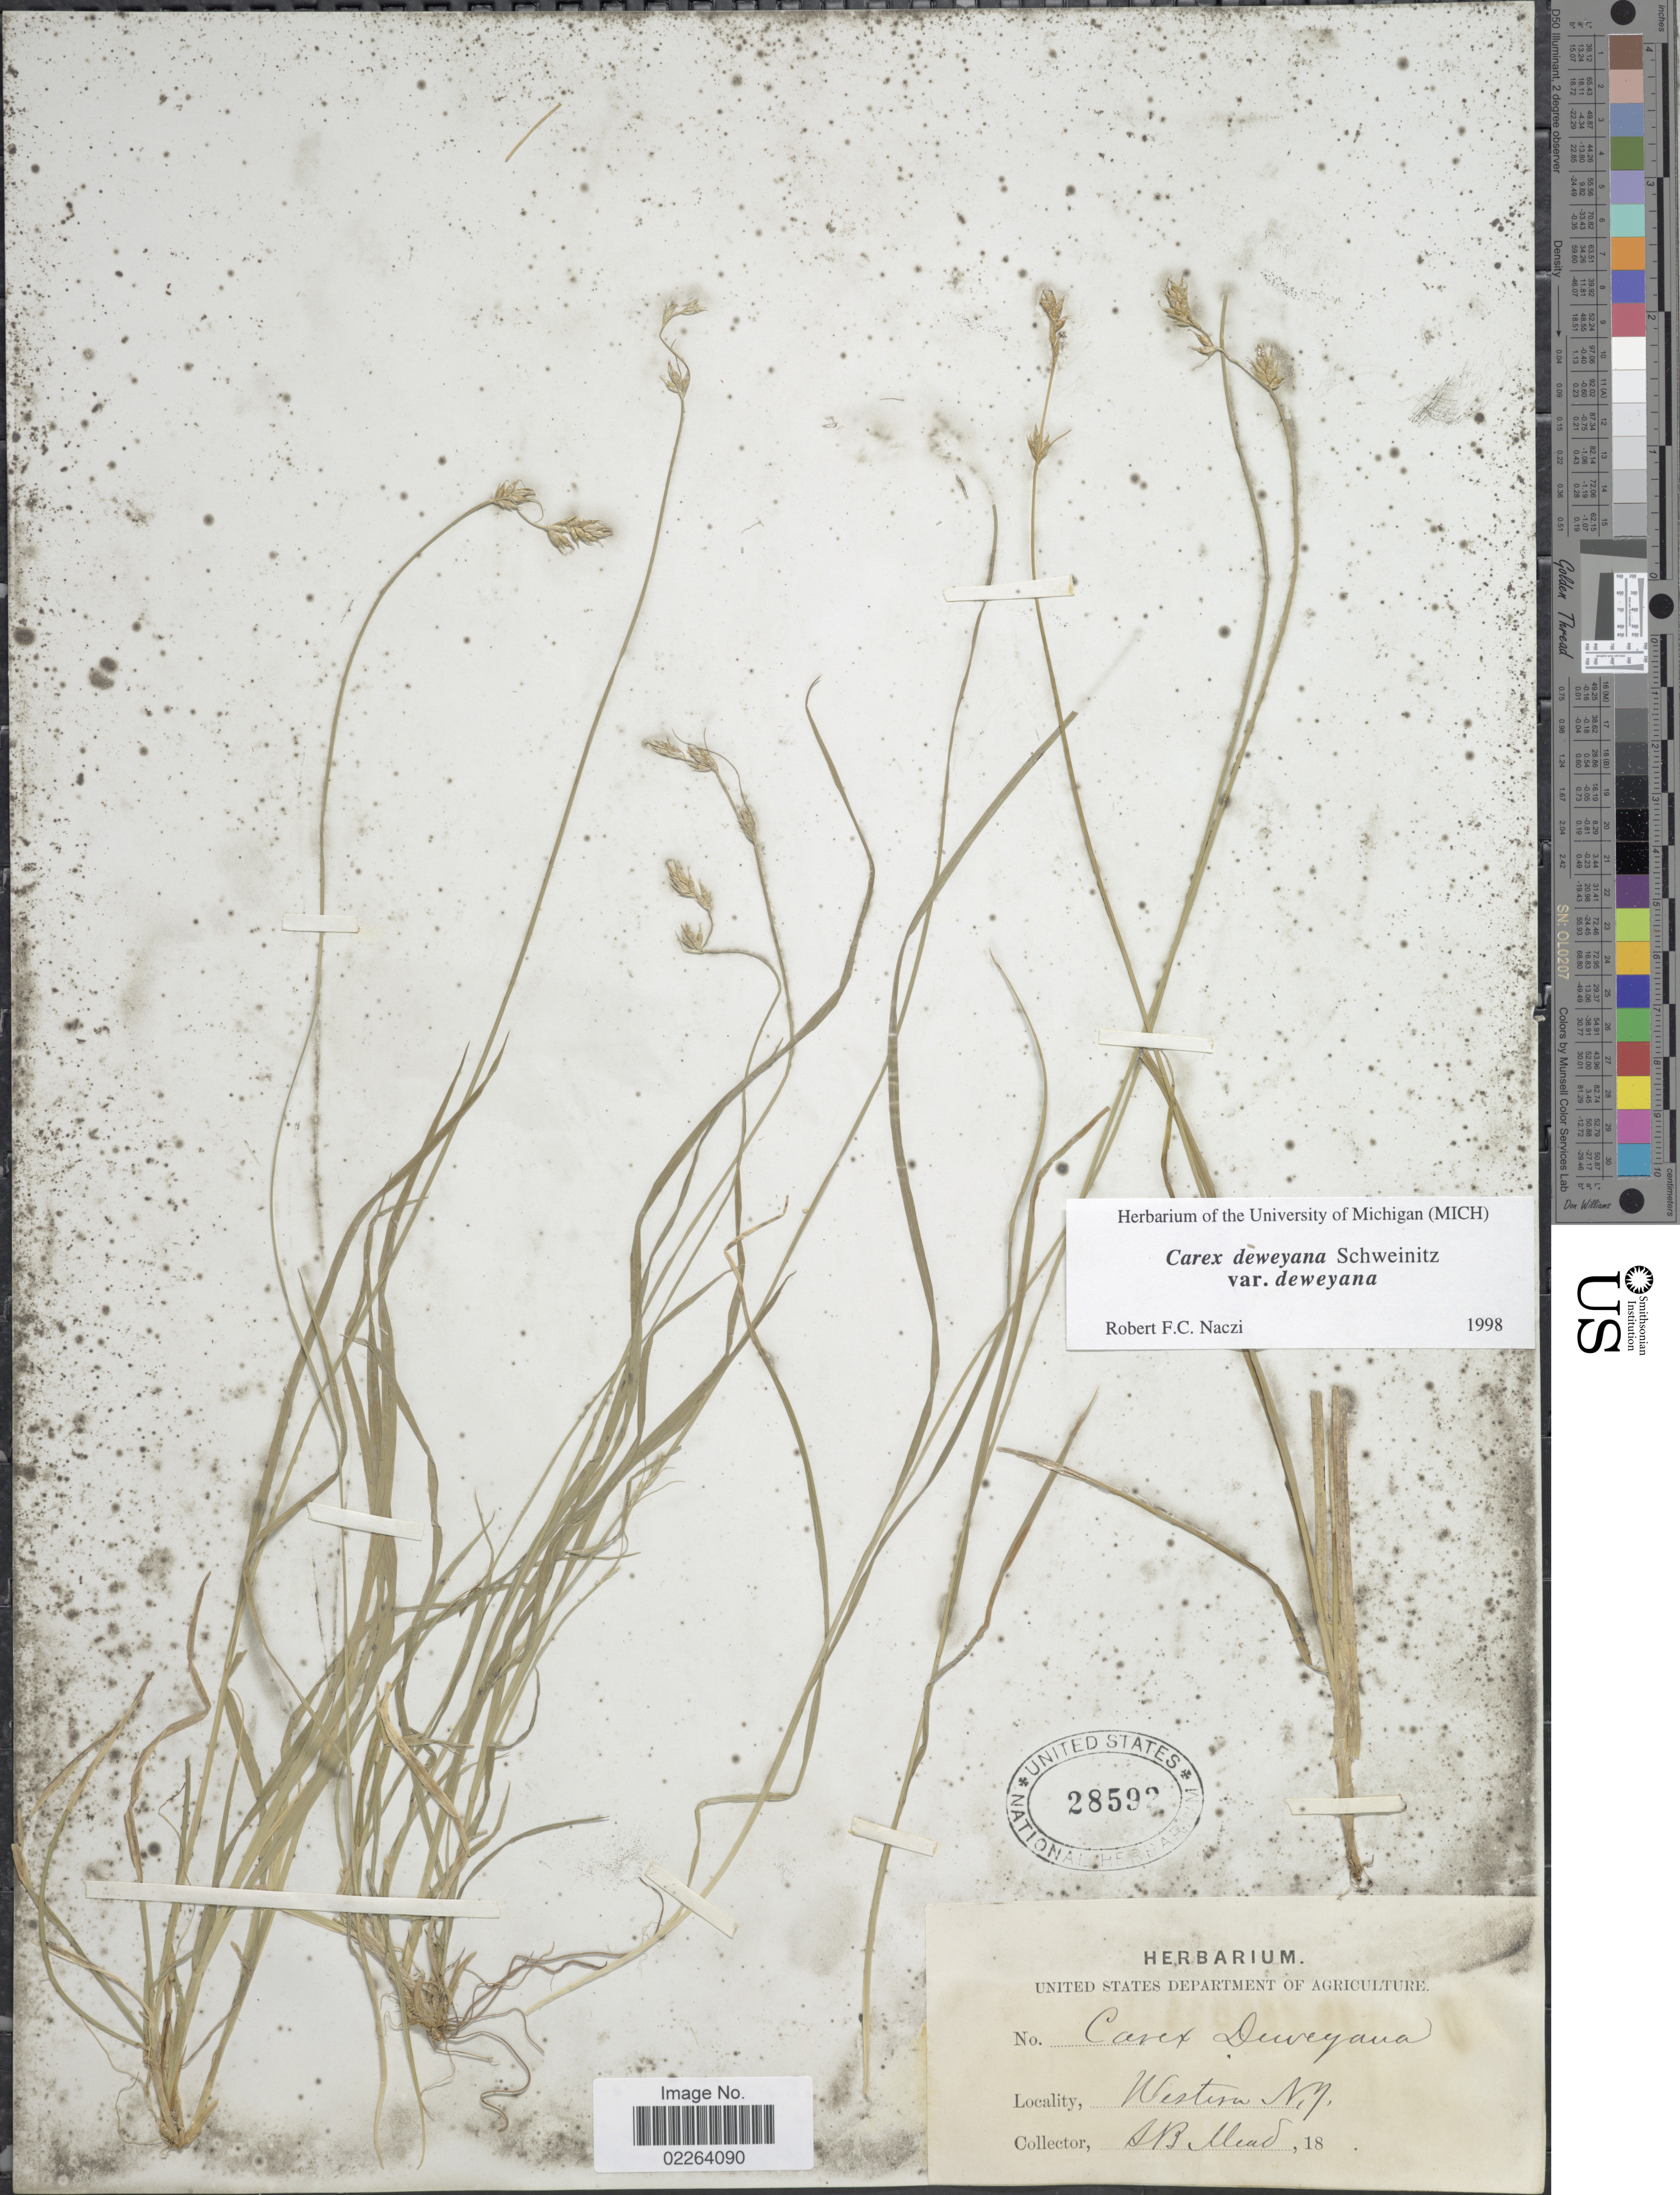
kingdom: Plantae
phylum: Tracheophyta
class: Liliopsida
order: Poales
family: Cyperaceae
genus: Carex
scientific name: Carex deweyana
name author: Schwein.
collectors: S. Mead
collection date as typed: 18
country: United States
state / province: New York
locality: Western N.Y.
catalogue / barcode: US 28592